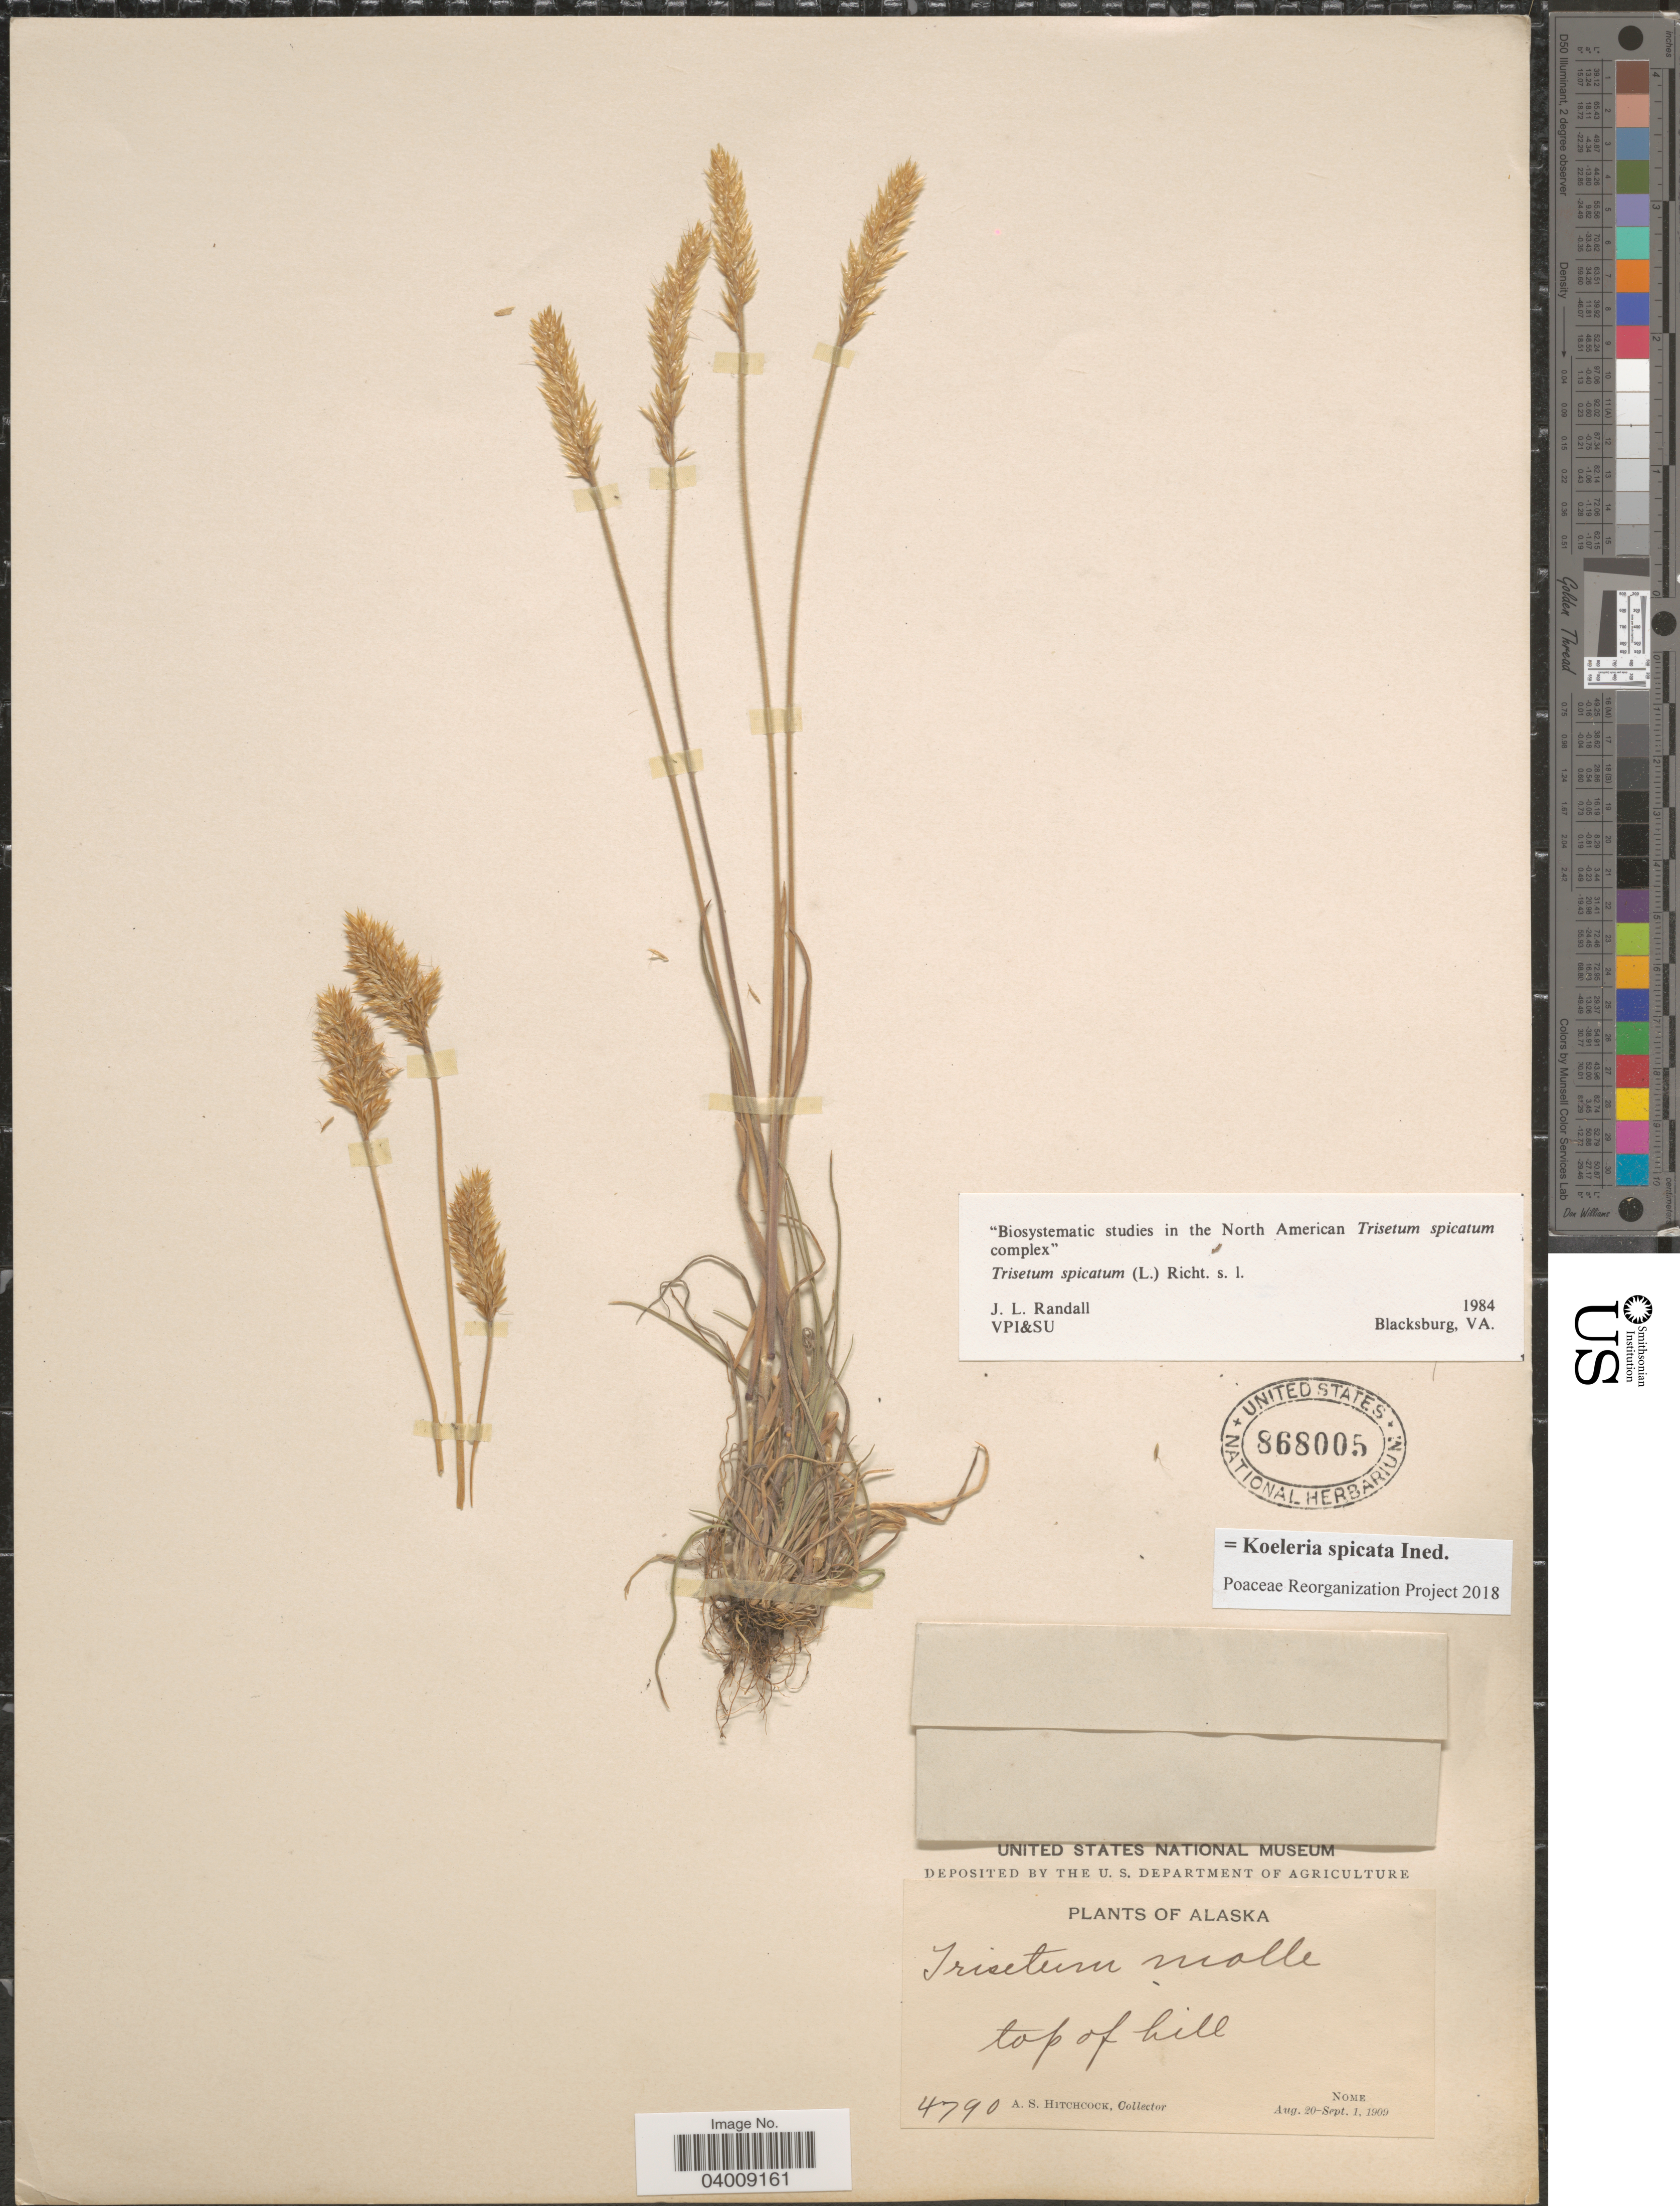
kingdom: Plantae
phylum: Tracheophyta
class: Liliopsida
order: Poales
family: Poaceae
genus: Koeleria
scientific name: Koeleria spicata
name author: (L.) Barberá et al.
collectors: A. S. Hitchcock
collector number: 4790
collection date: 1909-08-20/1909-09-01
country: United States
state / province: Alaska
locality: Nome.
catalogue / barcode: US 868005